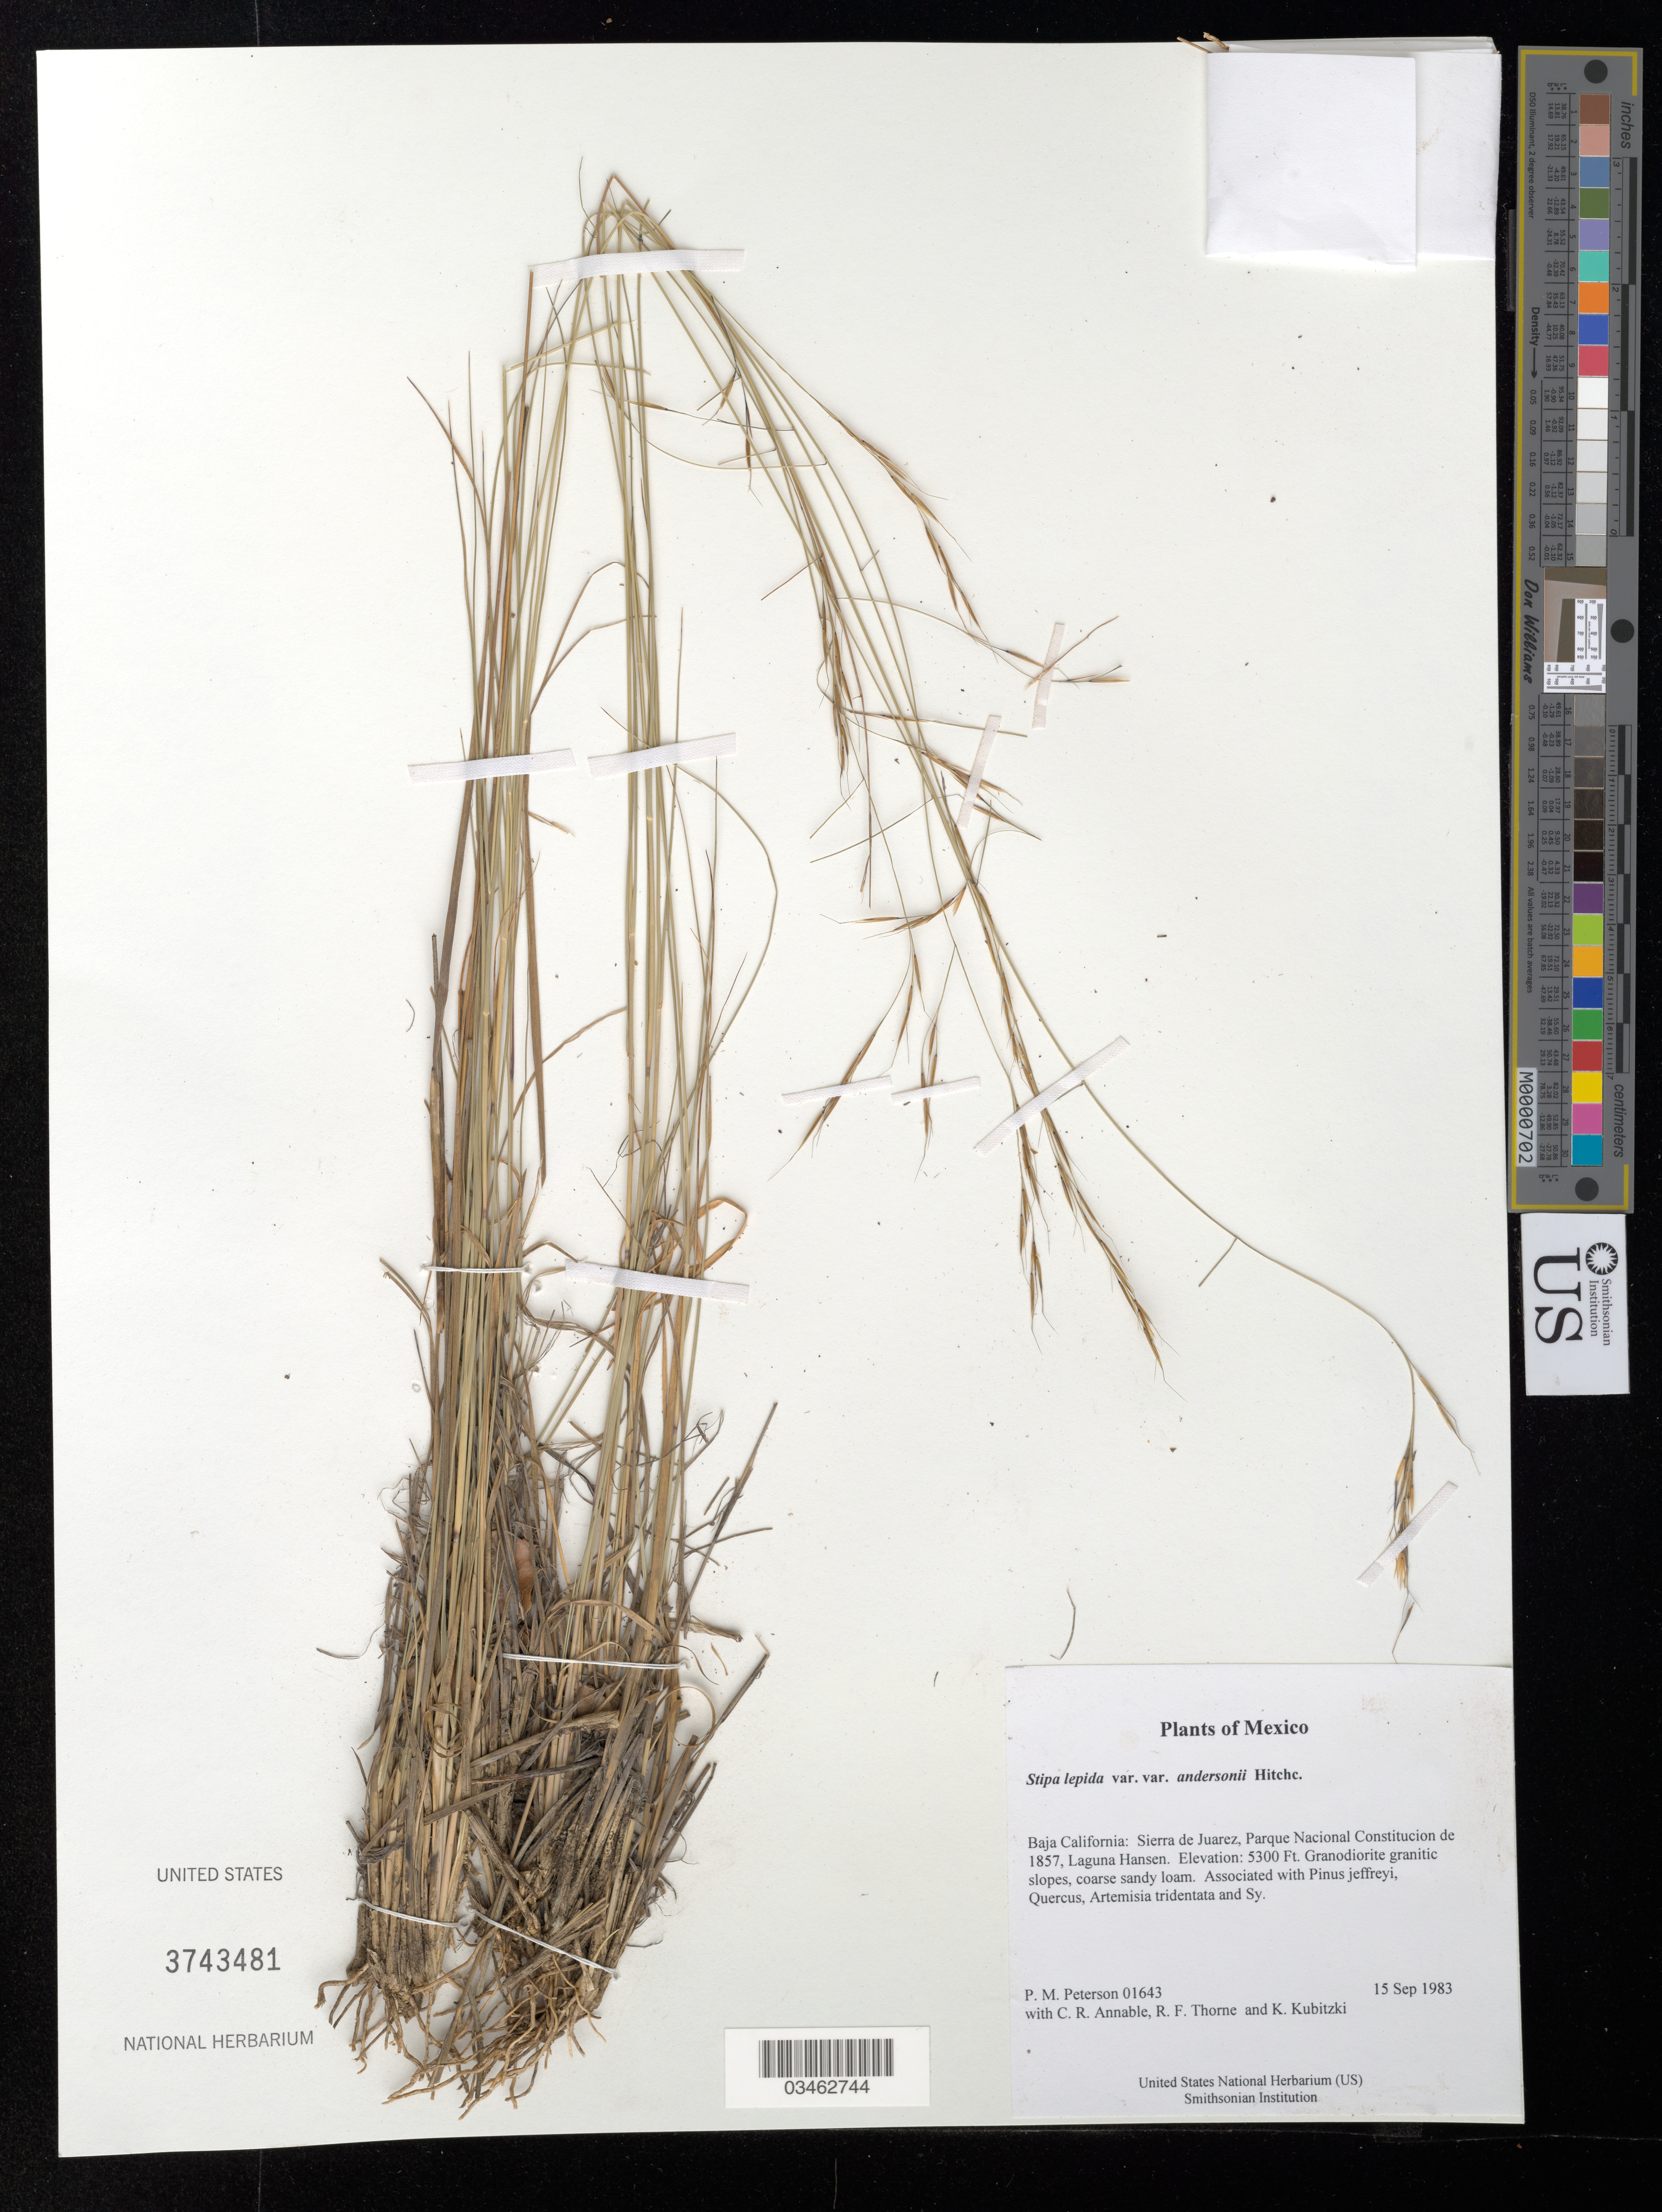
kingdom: Plantae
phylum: Tracheophyta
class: Liliopsida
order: Poales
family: Poaceae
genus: Stipa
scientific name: Stipa lepida var. andersonii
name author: Hitchc.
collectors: P. M. Peterson, C. R. Annable, R. F. Thorne & K. Kubitzki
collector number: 01643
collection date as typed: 15 Sep 1983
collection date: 1983-09-15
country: Mexico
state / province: Baja California Norte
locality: Sierra de Juarez, Parque Nacional Constitucion de 1857, Laguna Hansen.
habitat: Granodiorite granitic slopes, coarse sandy loam. Associated with Pinus jeffreyi, Quercus, Artemisia tridentata and Sy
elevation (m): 1615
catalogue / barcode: US 3743481